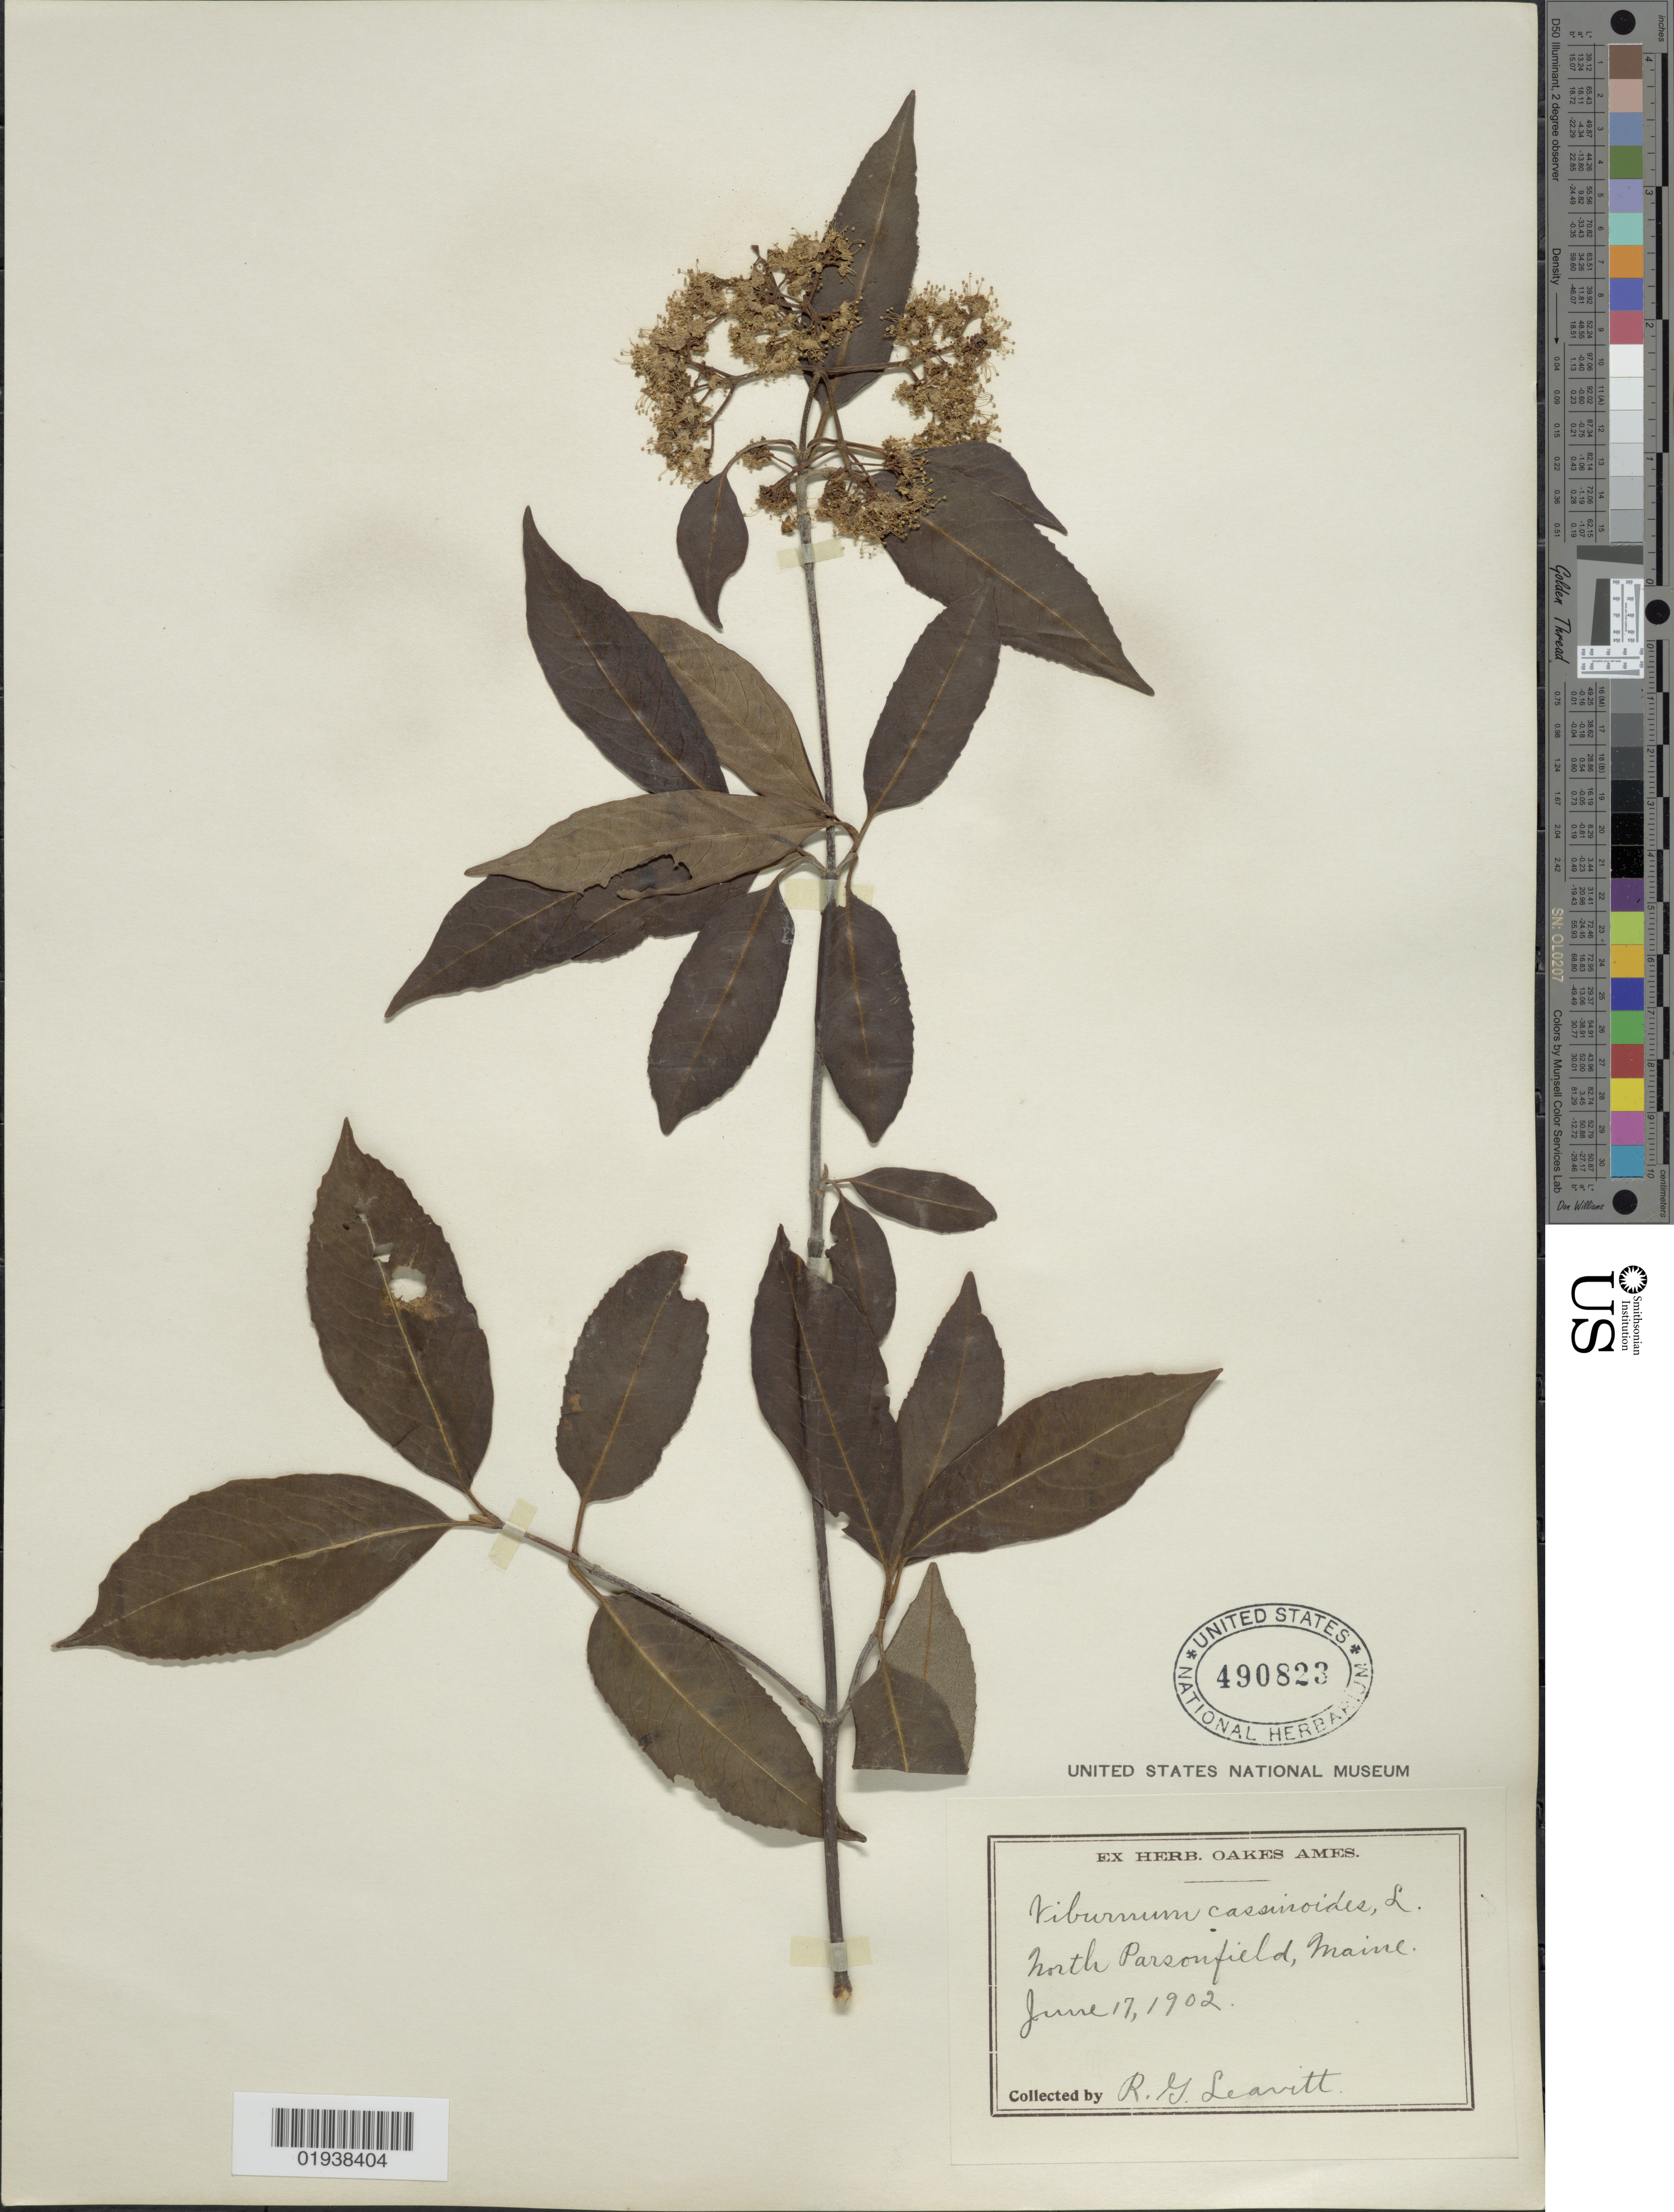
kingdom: Plantae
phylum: Tracheophyta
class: Magnoliopsida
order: Dipsacales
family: Viburnaceae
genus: Viburnum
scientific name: Viburnum cassinoides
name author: L.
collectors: R. G. Leavitt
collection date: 1902-06-17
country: United States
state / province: Maine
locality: North Parsonfield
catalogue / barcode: US 490823